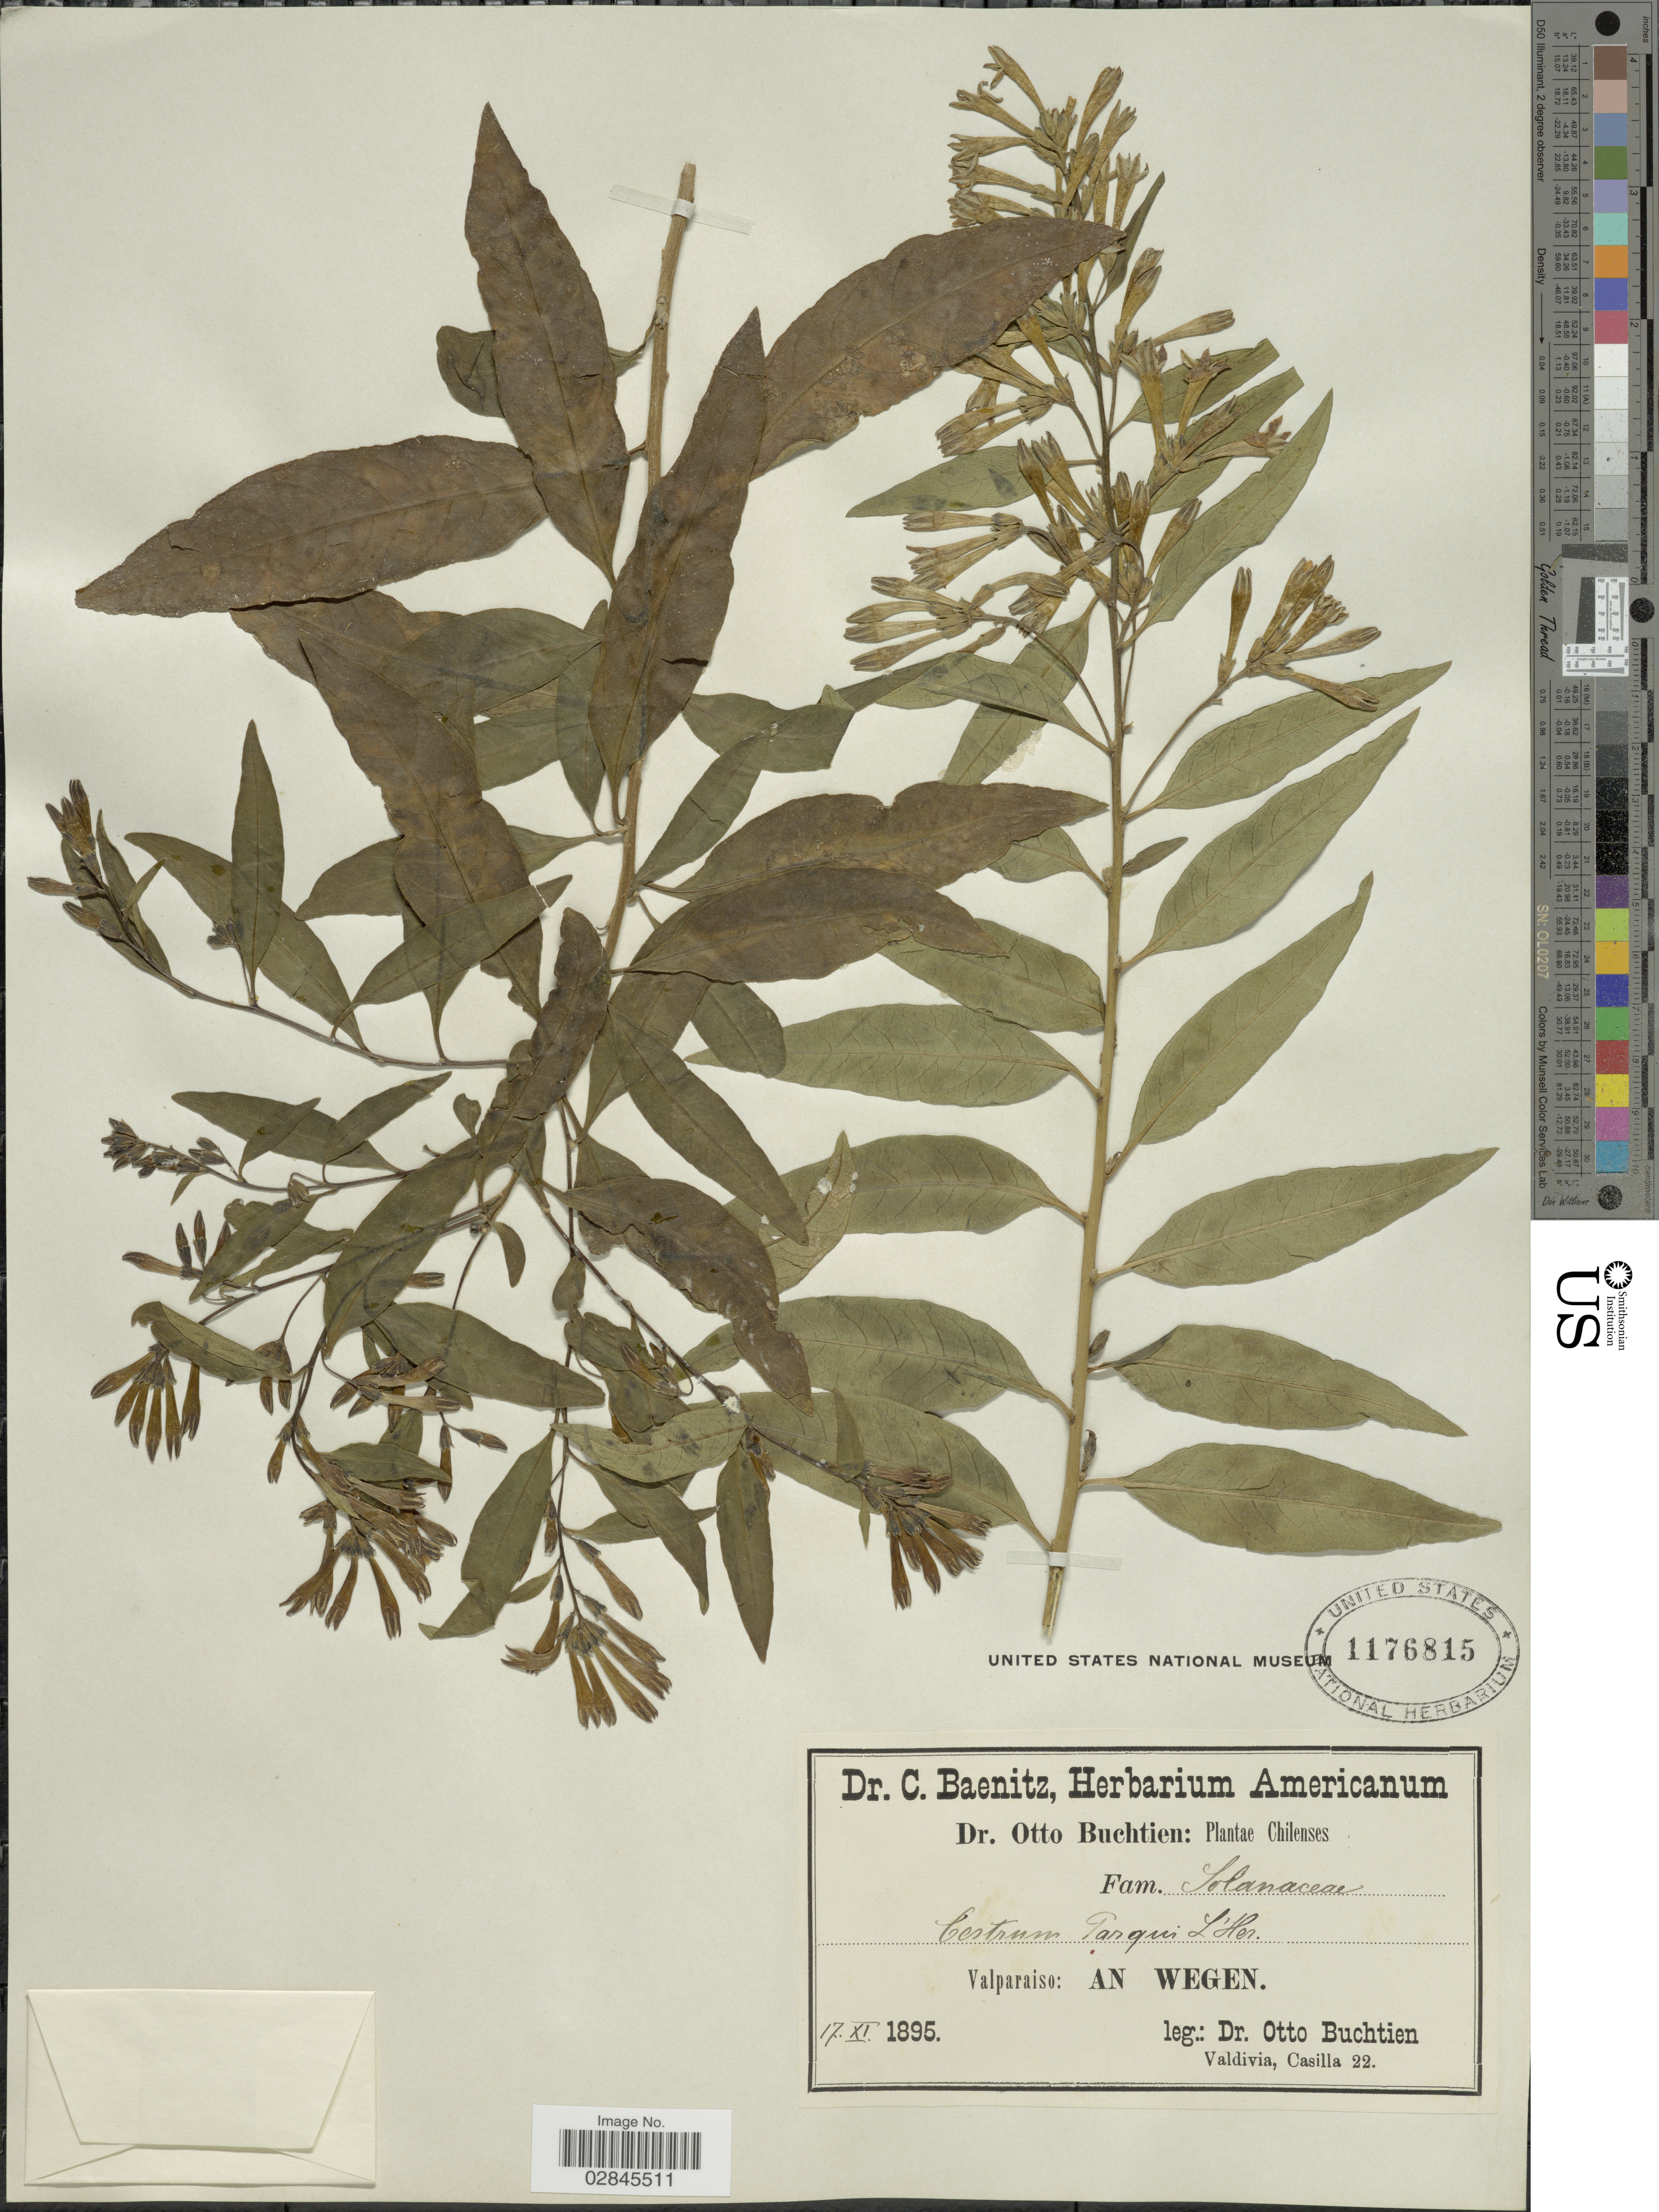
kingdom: Plantae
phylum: Tracheophyta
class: Magnoliopsida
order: Solanales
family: Solanaceae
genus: Cestrum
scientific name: Cestrum parqui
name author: L'Hér.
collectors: O. Buchtien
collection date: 1895-11-17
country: Chile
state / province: Valparaíso (V)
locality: Valparaiso: an wegen.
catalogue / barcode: US 1176815